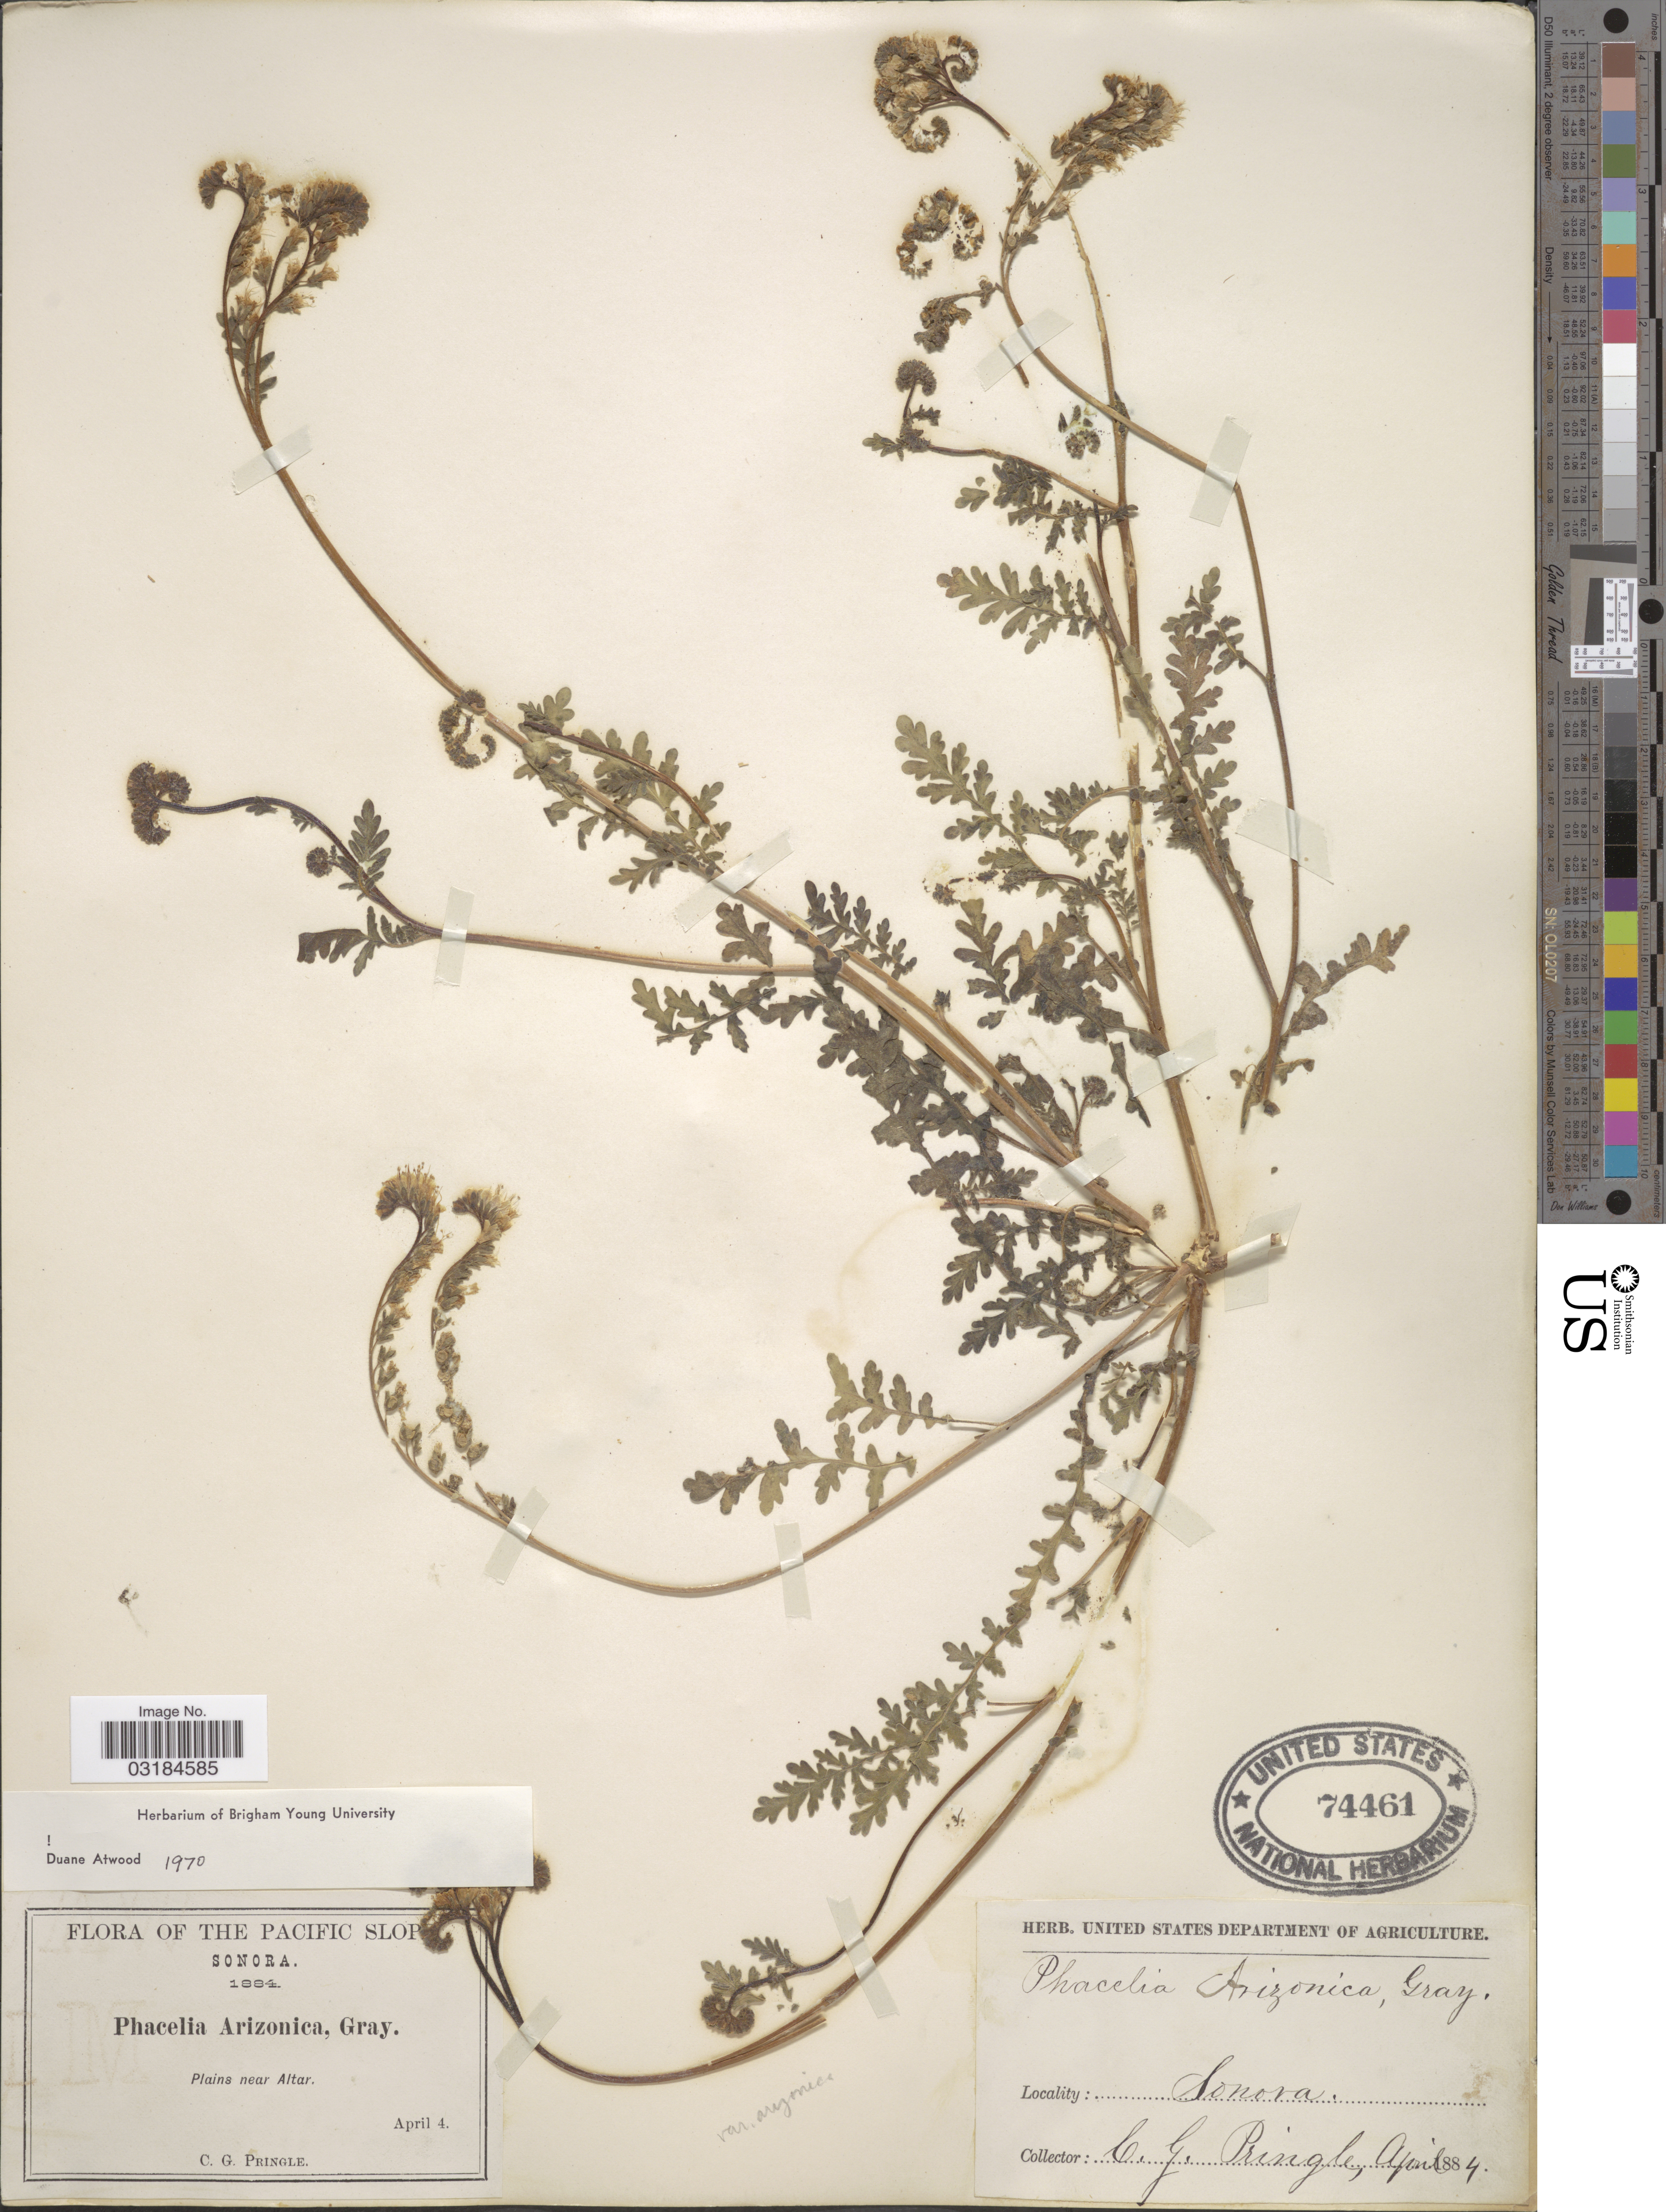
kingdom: Plantae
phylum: Tracheophyta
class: Magnoliopsida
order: Boraginales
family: Hydrophyllaceae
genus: Phacelia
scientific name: Phacelia arizonica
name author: A. Gray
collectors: C. G. Pringle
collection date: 1884-04-04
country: Mexico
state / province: Sonora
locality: The Pacific Slope. Plains near Altar.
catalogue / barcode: US 74461